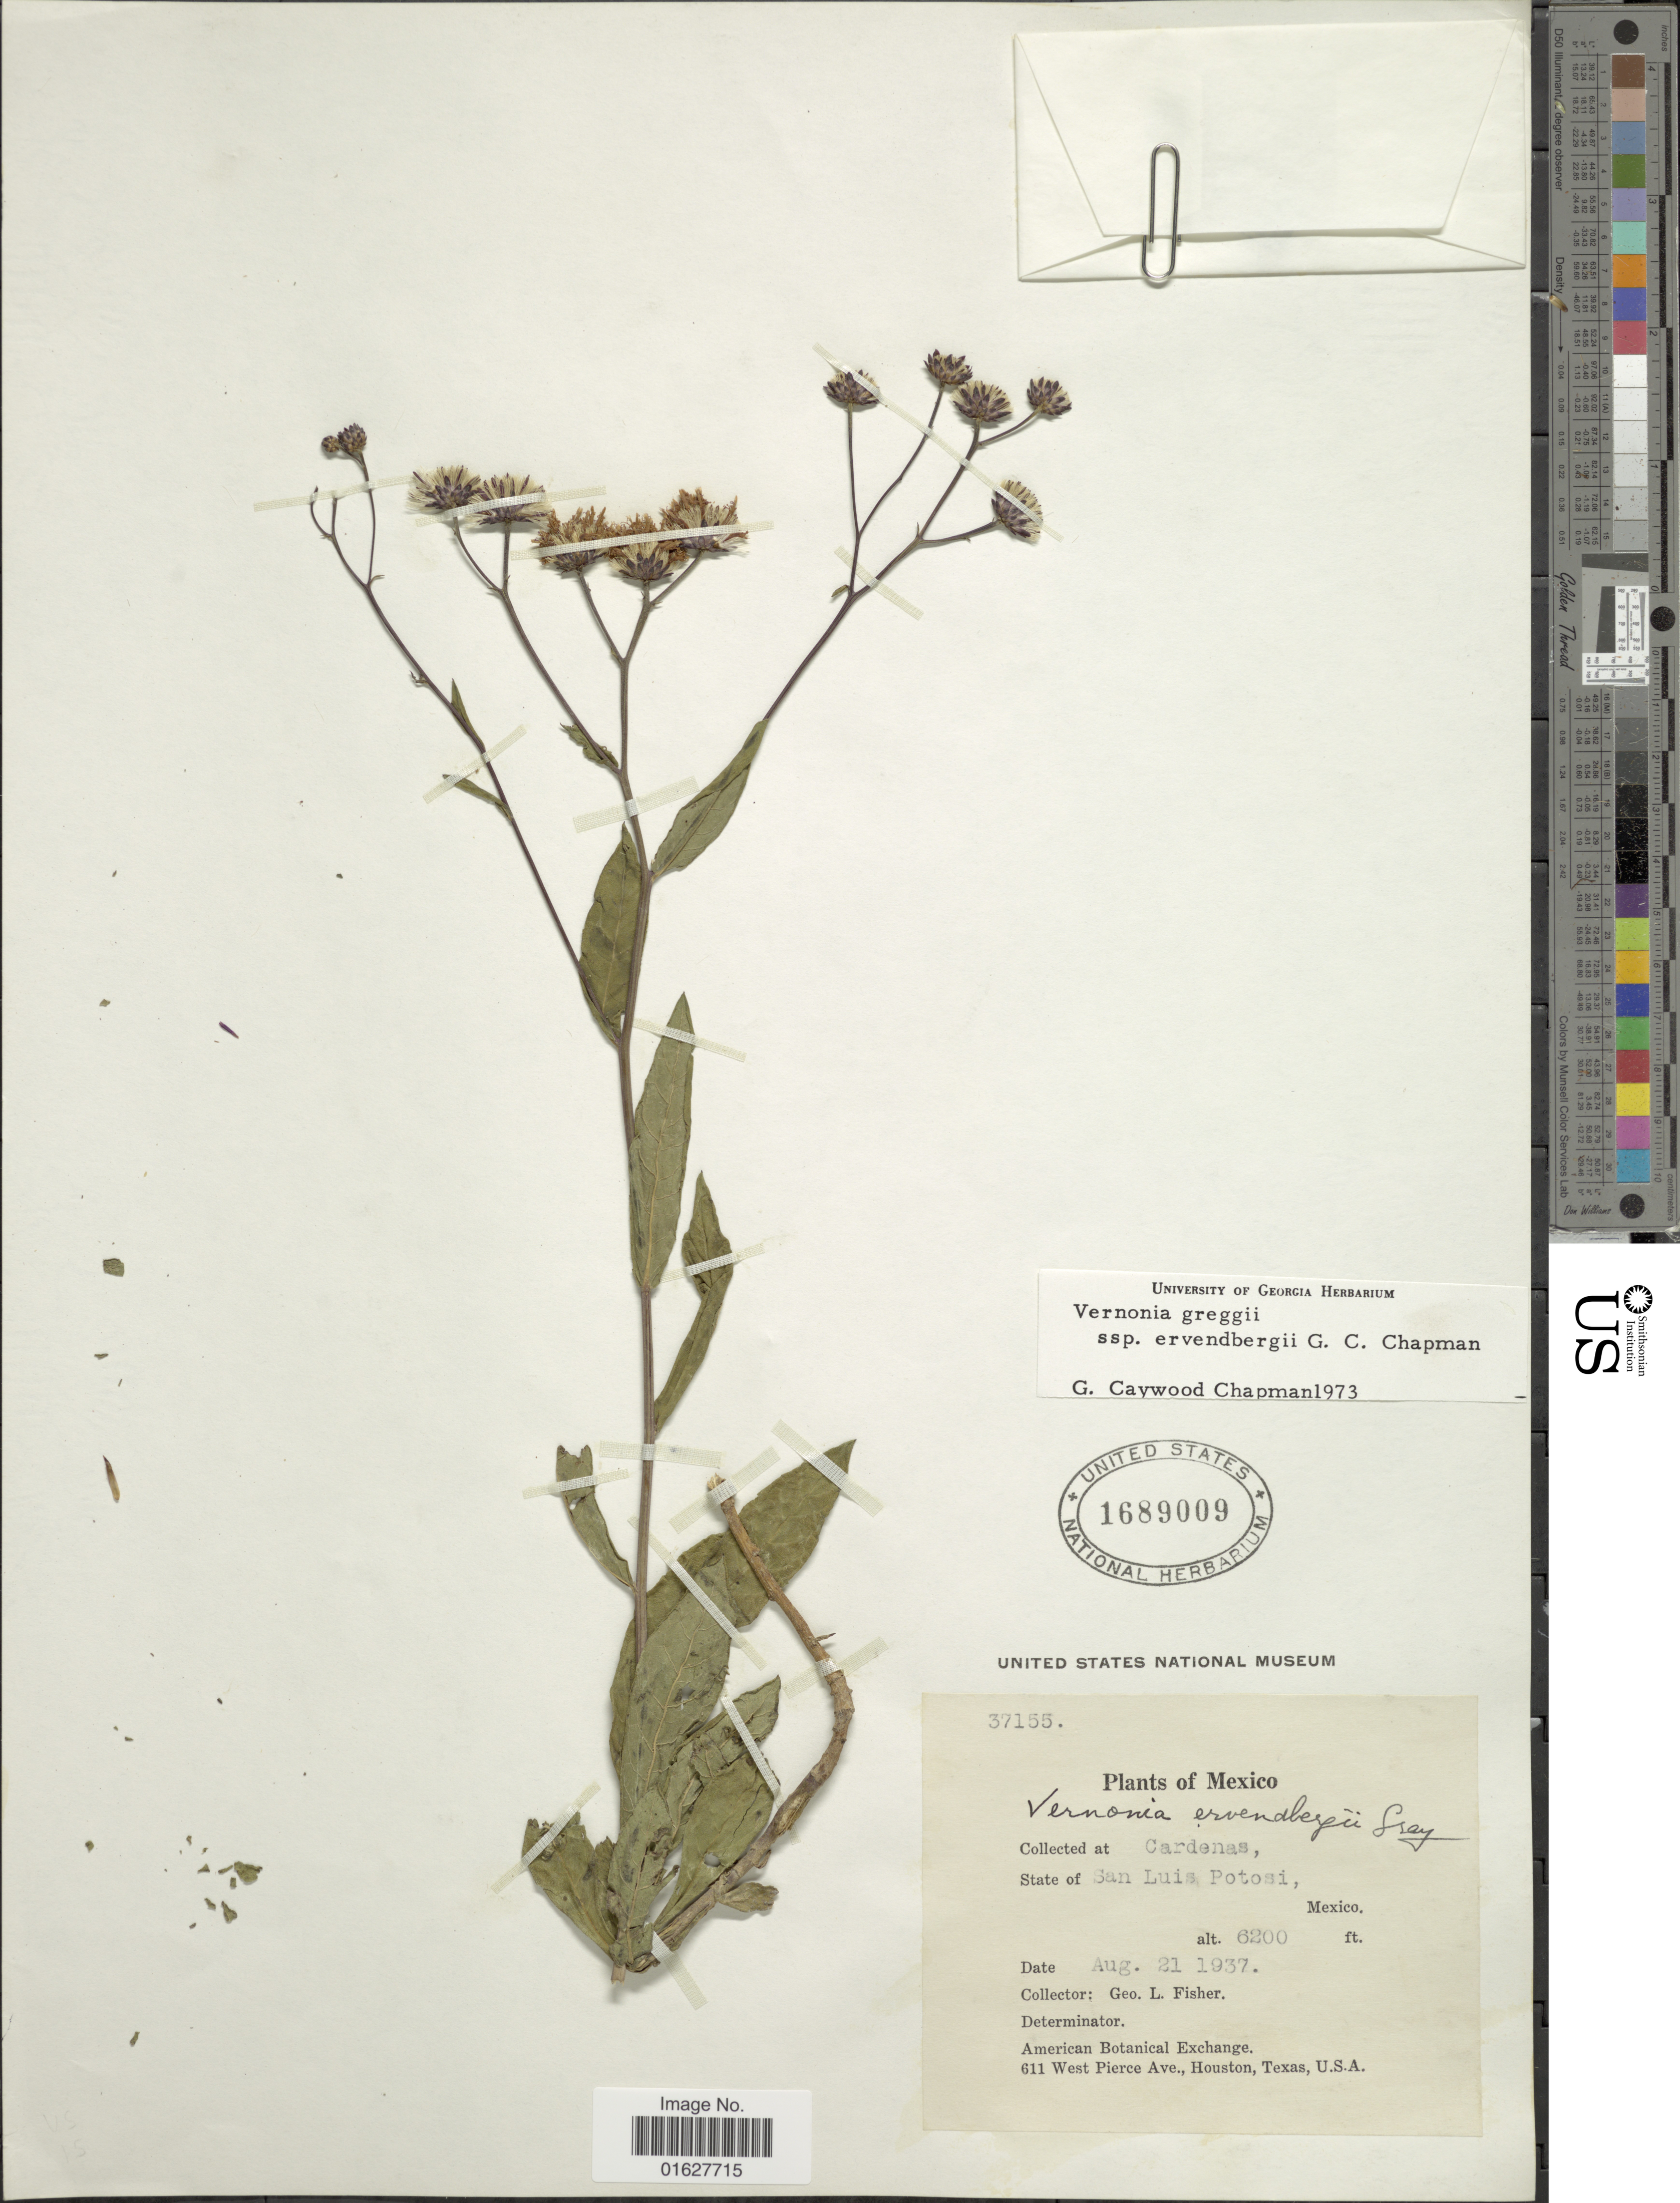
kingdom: Plantae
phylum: Tracheophyta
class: Magnoliopsida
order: Asterales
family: Asteraceae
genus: Vernonia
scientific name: Vernonia greggii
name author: A. Gray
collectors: G. L. Fisher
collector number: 37155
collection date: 1934-08-21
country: Mexico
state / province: San Luis Potosí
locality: Mexico. State of San Luis Potosí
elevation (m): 1890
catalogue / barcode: US 1689009